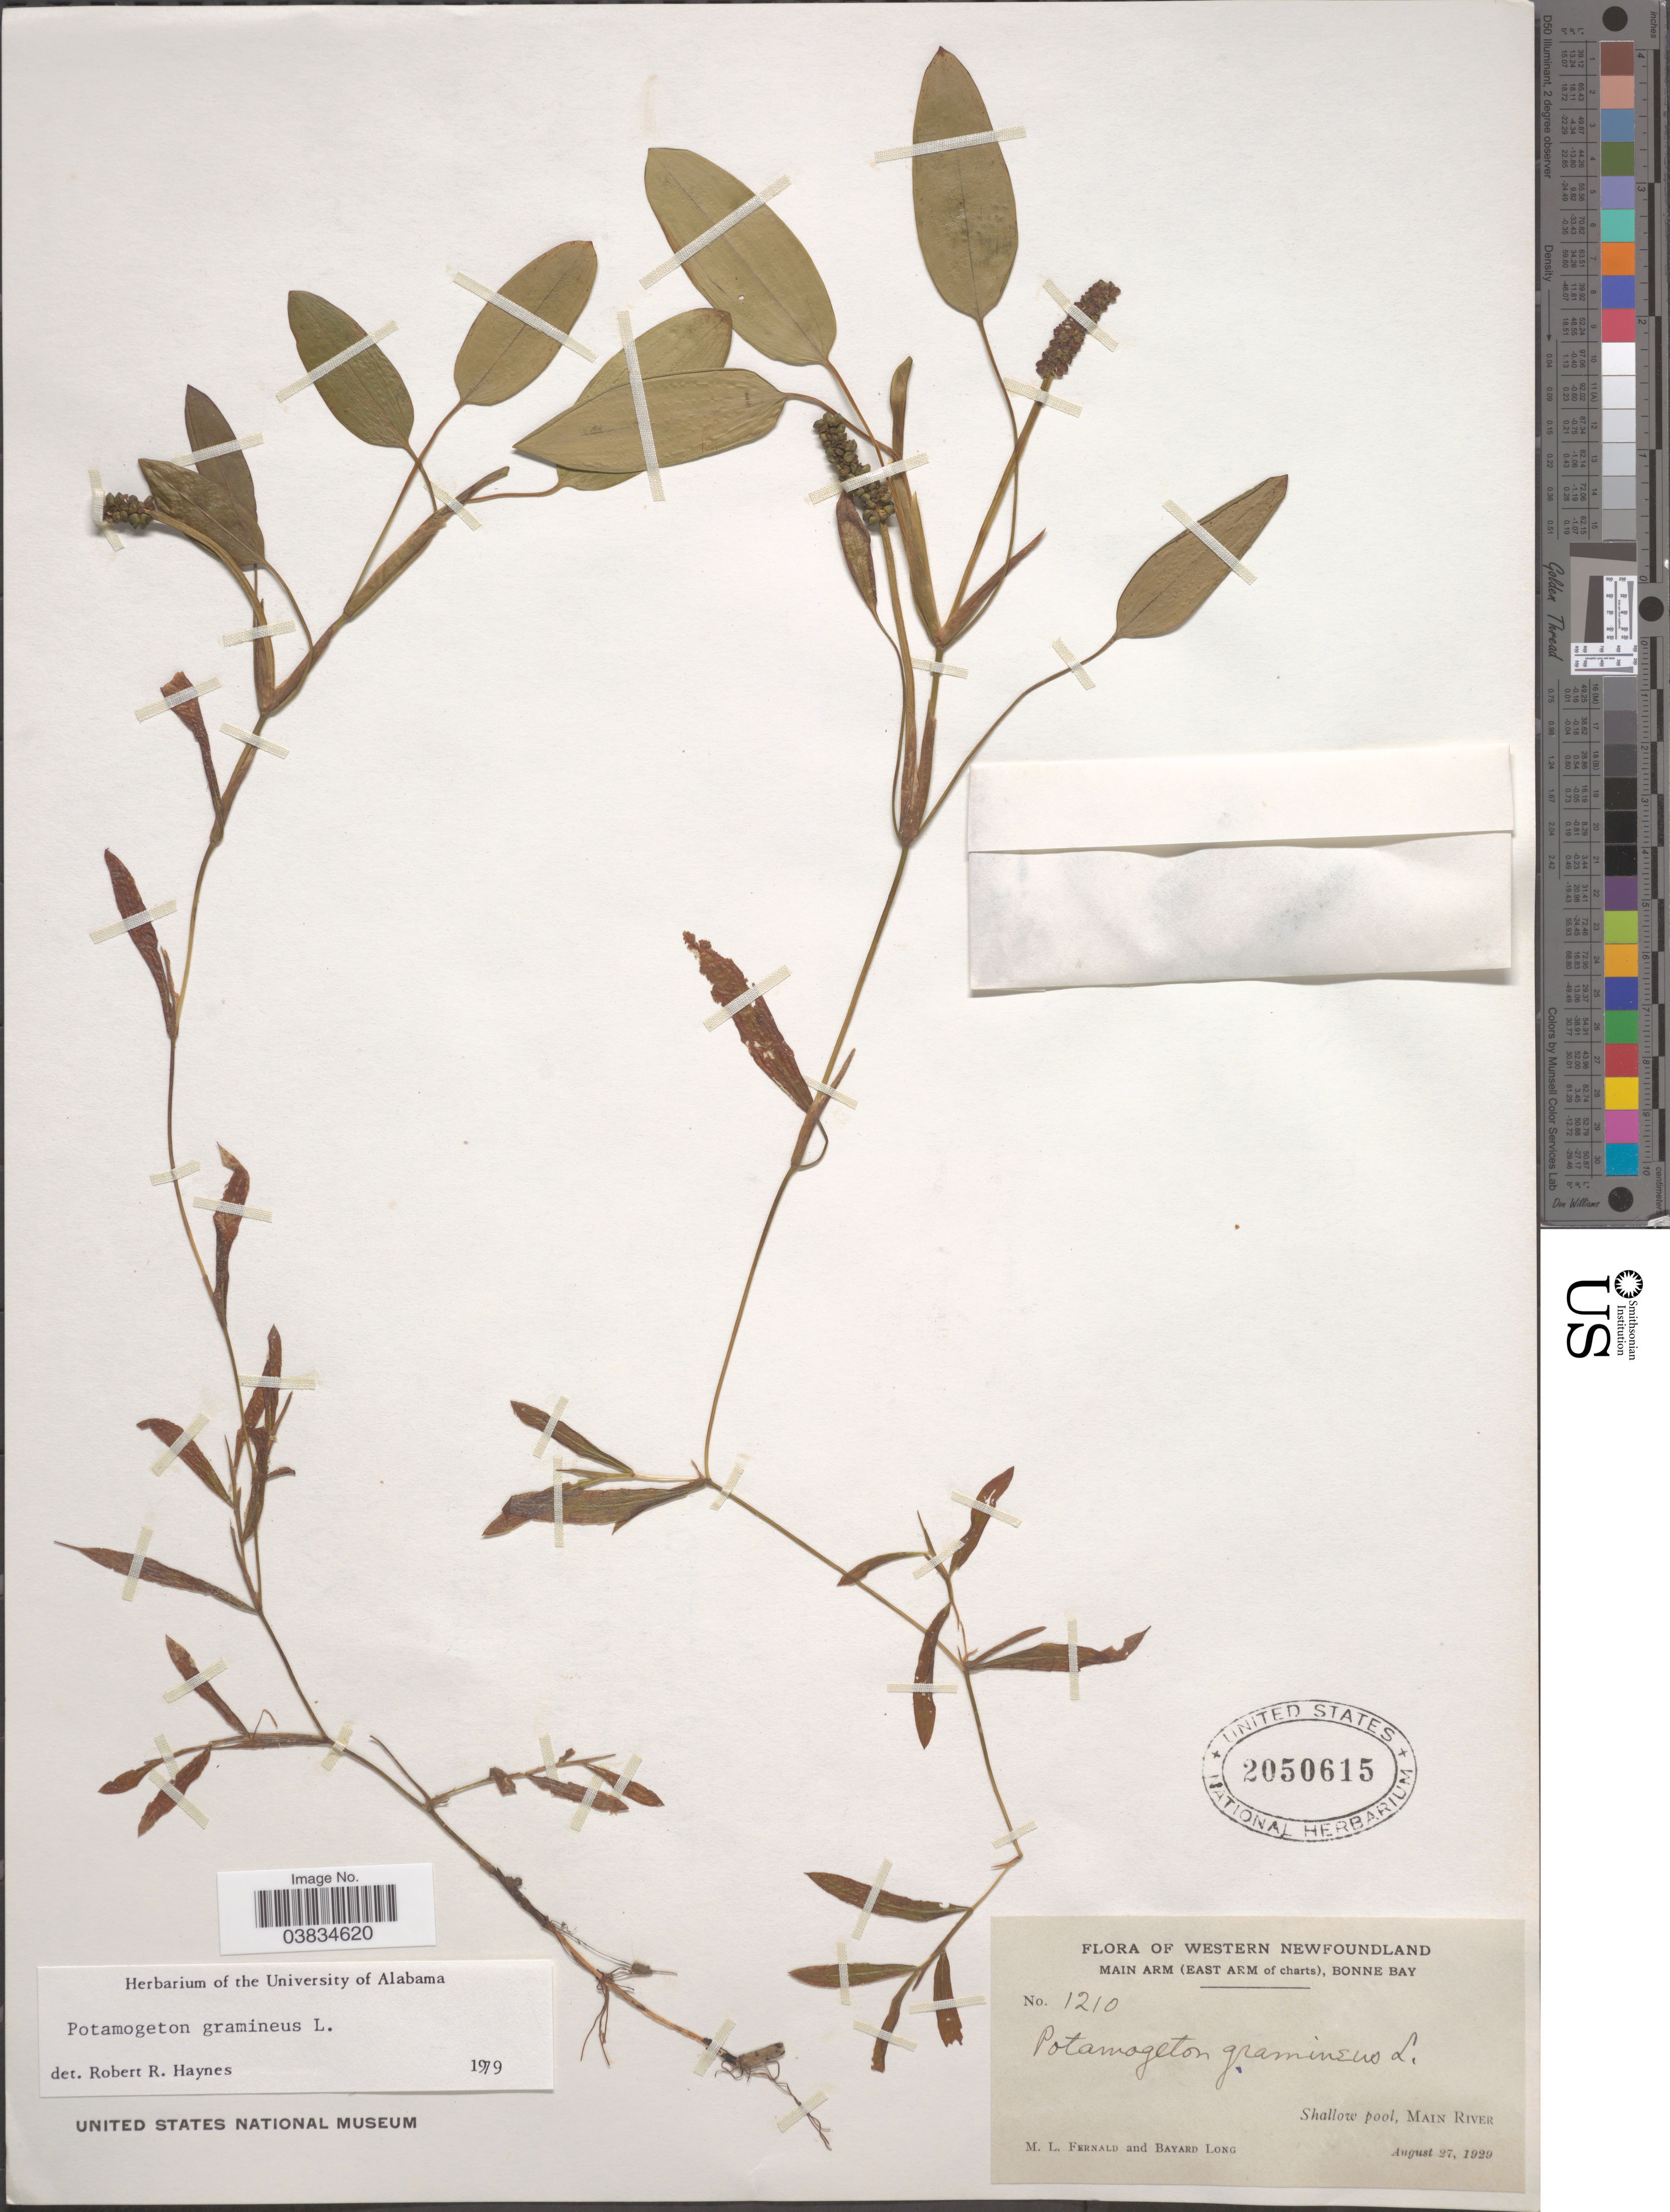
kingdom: Plantae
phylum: Tracheophyta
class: Liliopsida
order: Alismatales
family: Potamogetonaceae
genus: Potamogeton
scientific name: Potamogeton gramineus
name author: L.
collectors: M. L. Fernald & B. Long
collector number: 1210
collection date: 1929-08-27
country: Canada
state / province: Newfoundland and Labrador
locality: Western Newfoundland. Main Arm (East Arm of charts), Bonne Bay. Shallow pool, Main River.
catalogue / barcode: US 2050615